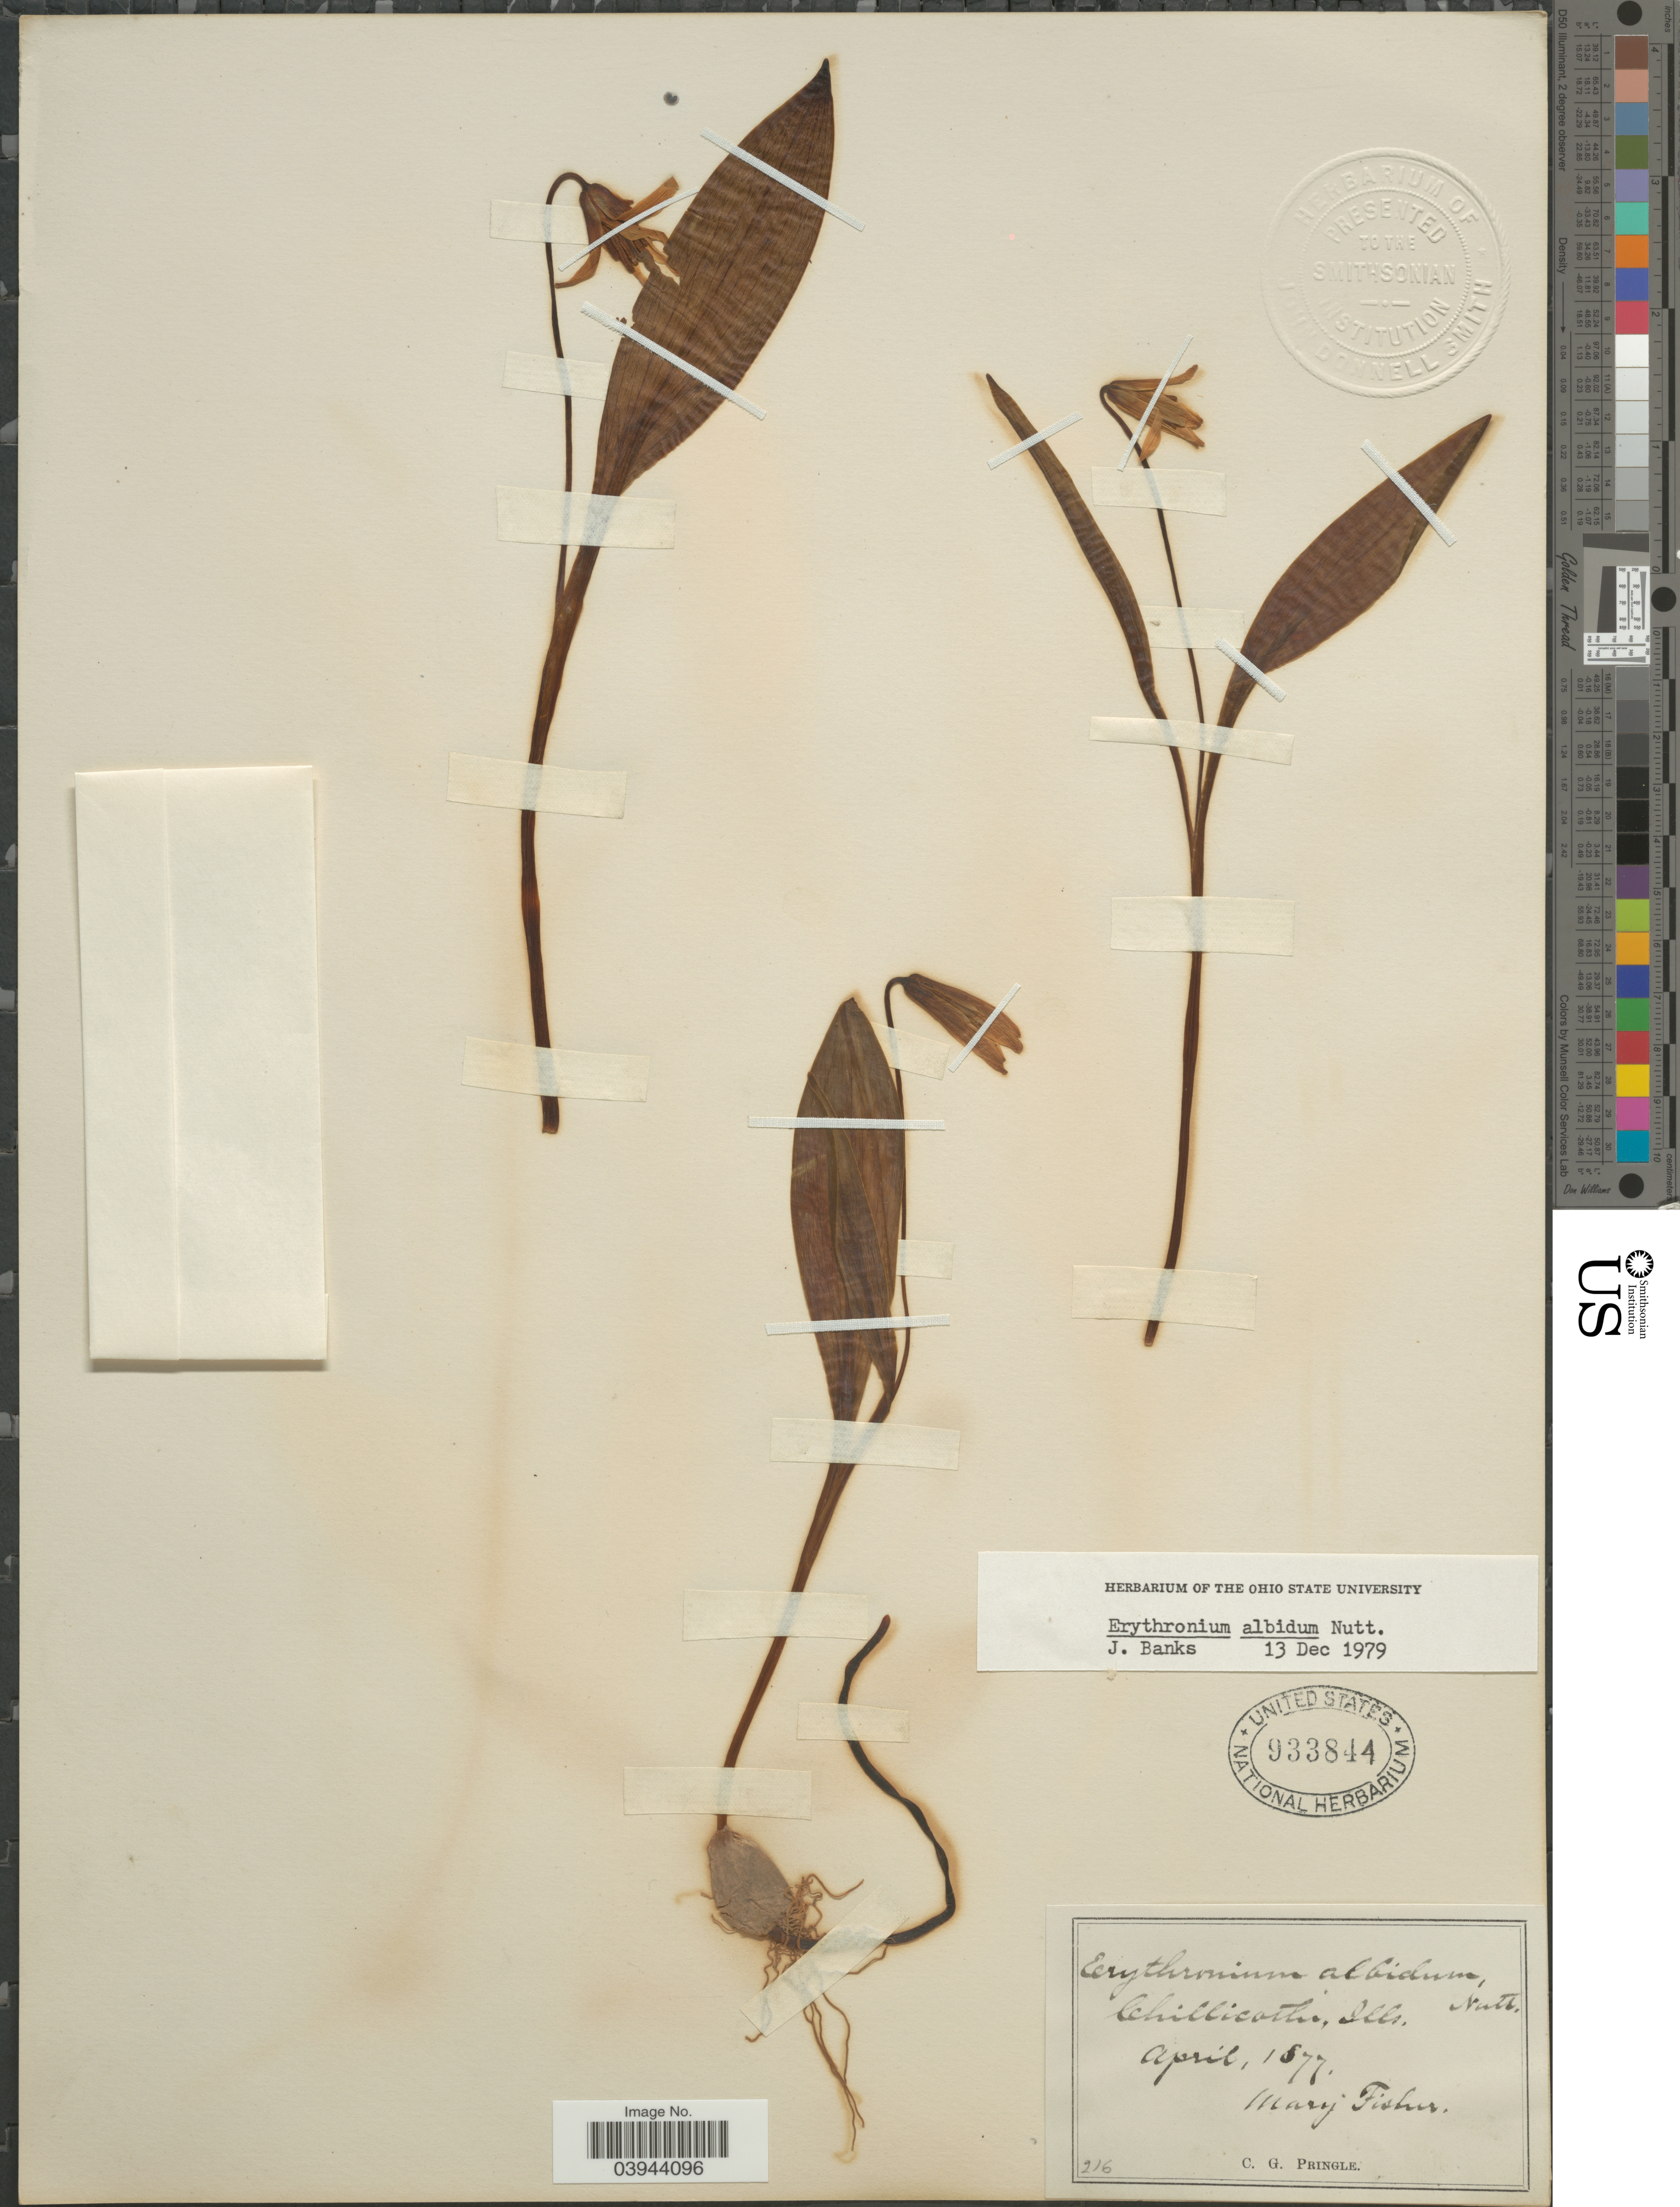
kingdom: Plantae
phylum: Tracheophyta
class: Liliopsida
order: Liliales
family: Liliaceae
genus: Erythronium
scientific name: Erythronium albidum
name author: Nutt.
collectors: M. Fisher & C. G. Pringle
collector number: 216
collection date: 1877-04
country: United States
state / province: Illinois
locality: Chillicothe.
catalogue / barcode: US 933844